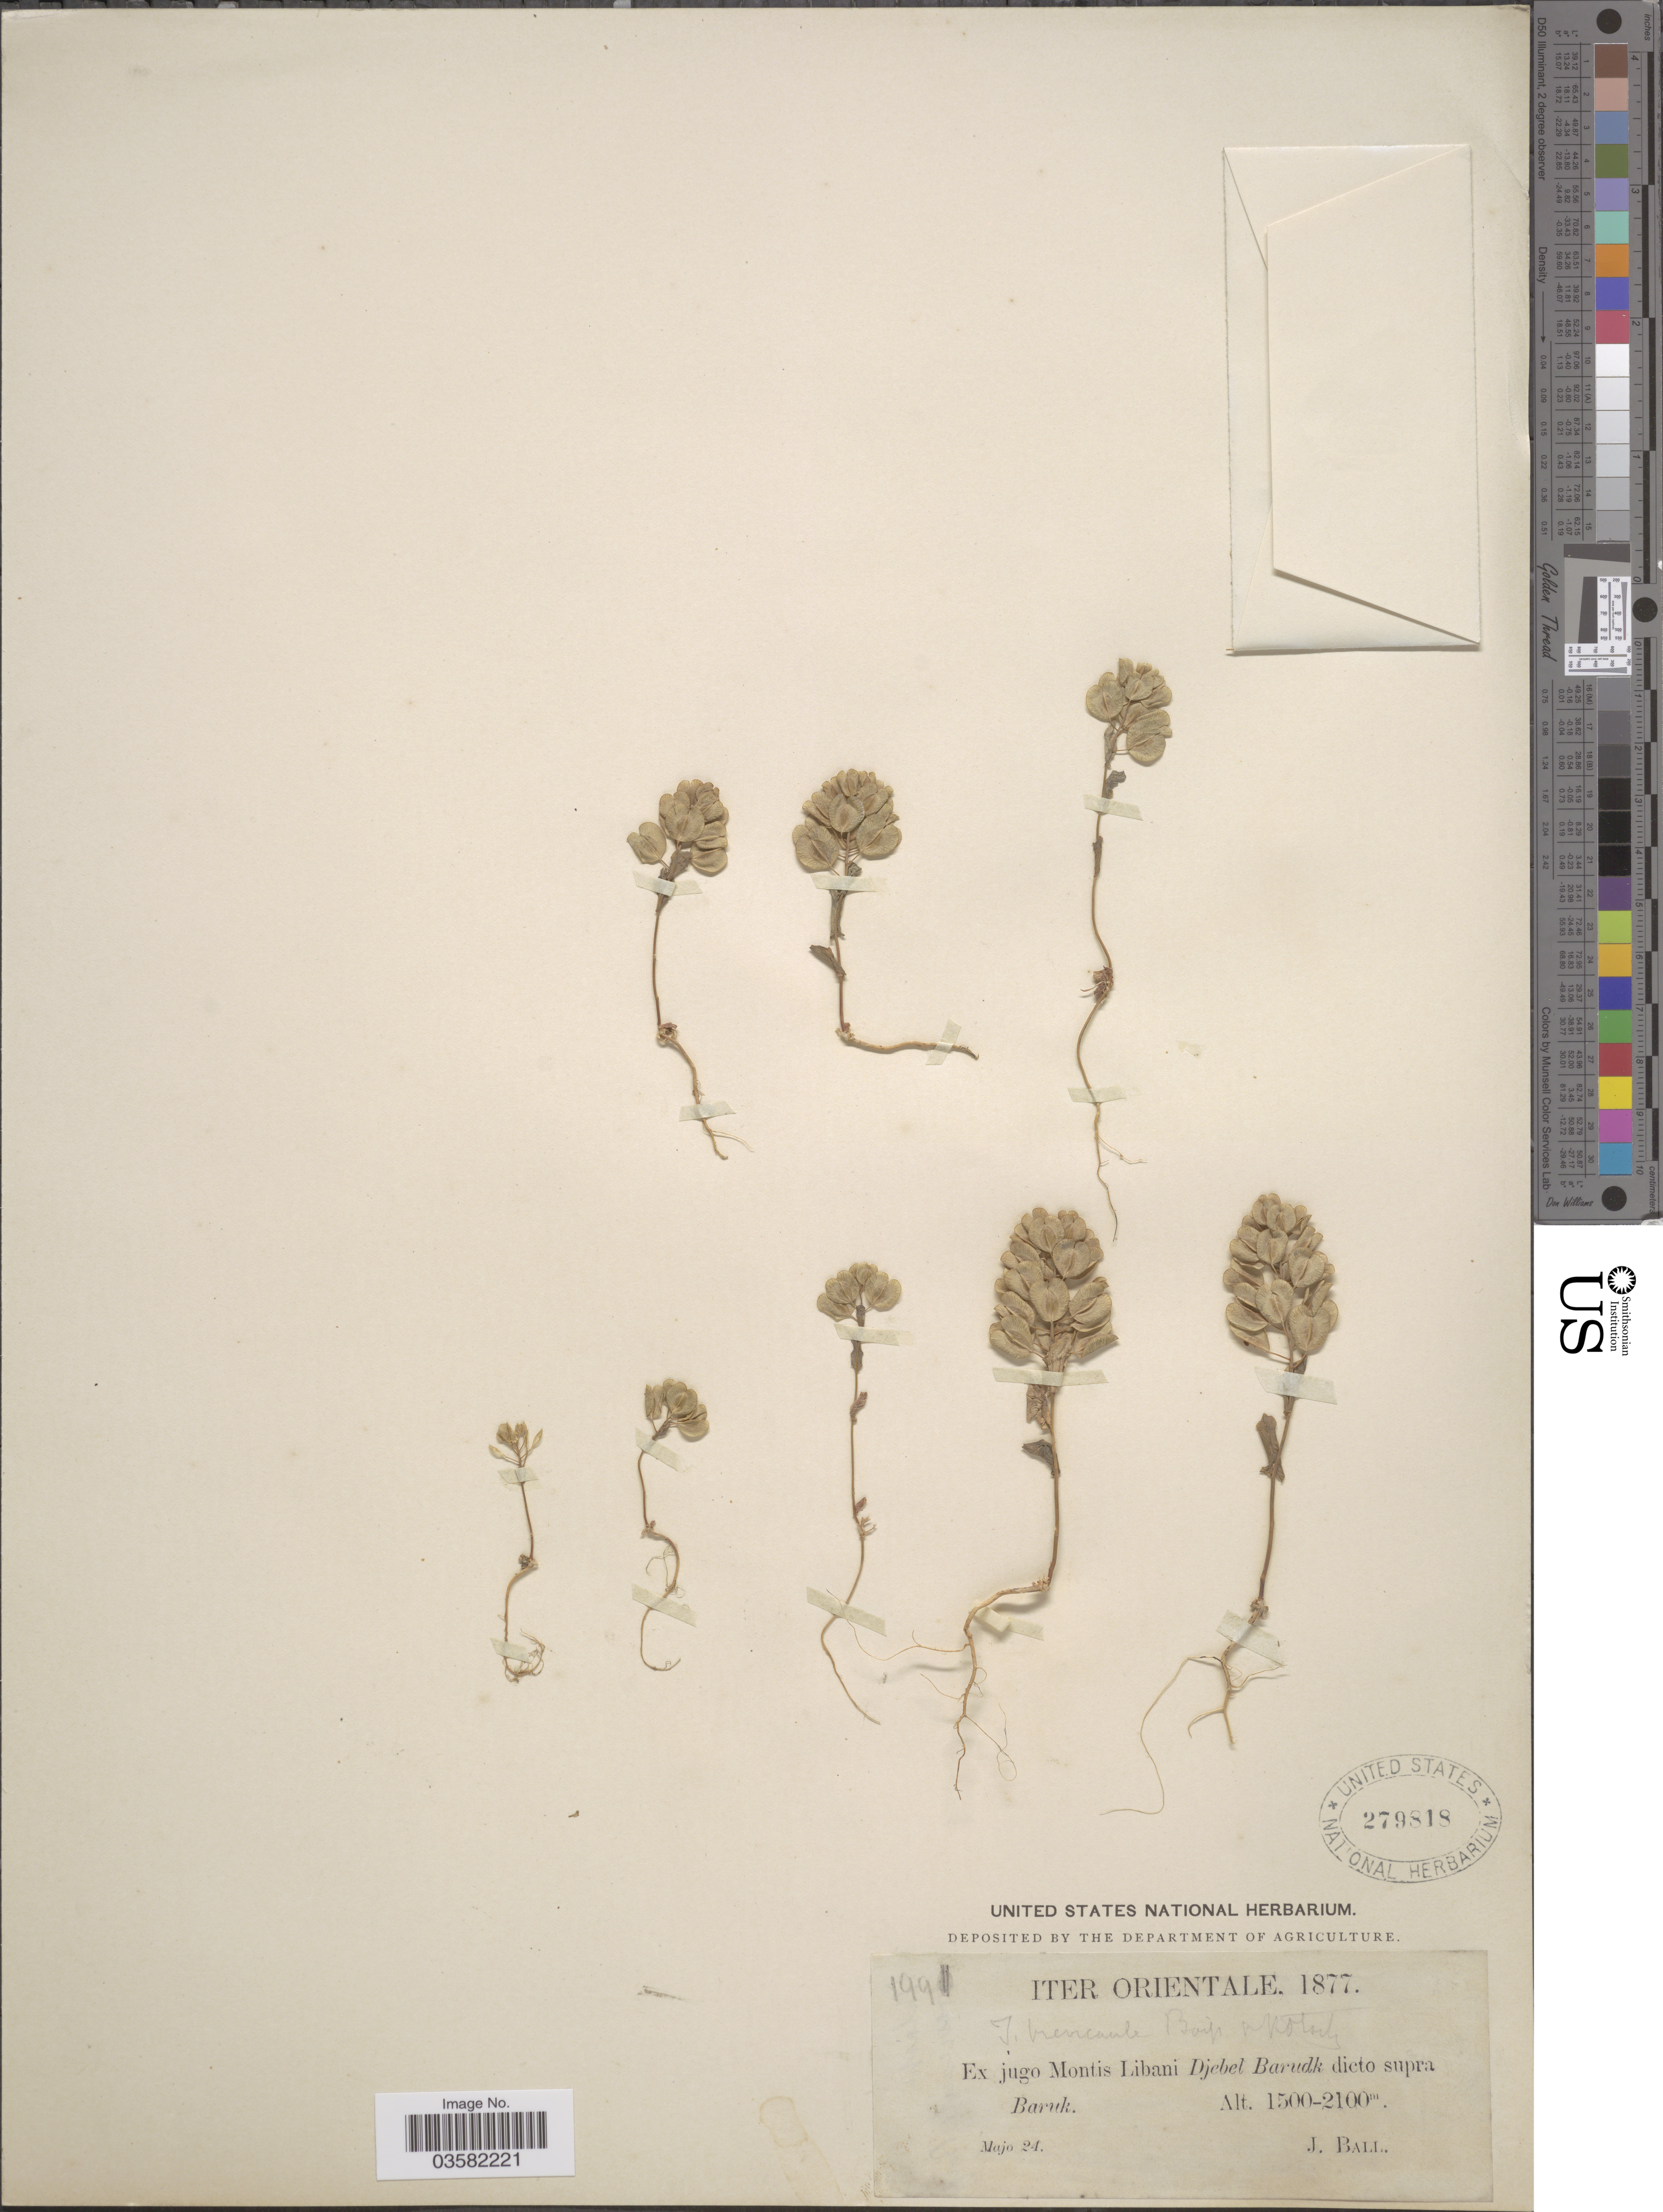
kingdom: Plantae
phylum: Tracheophyta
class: Magnoliopsida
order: Brassicales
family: Brassicaceae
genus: Thlaspi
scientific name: Thlaspi brevicaule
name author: Boiss. ex Kotschy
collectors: J. Ball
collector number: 1991?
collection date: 1877-05-24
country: Lebanon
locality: Iter Orientale. Ex jugo Montis Libani Djebel Barudk dicto supra Baruk.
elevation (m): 1500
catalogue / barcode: US 279818